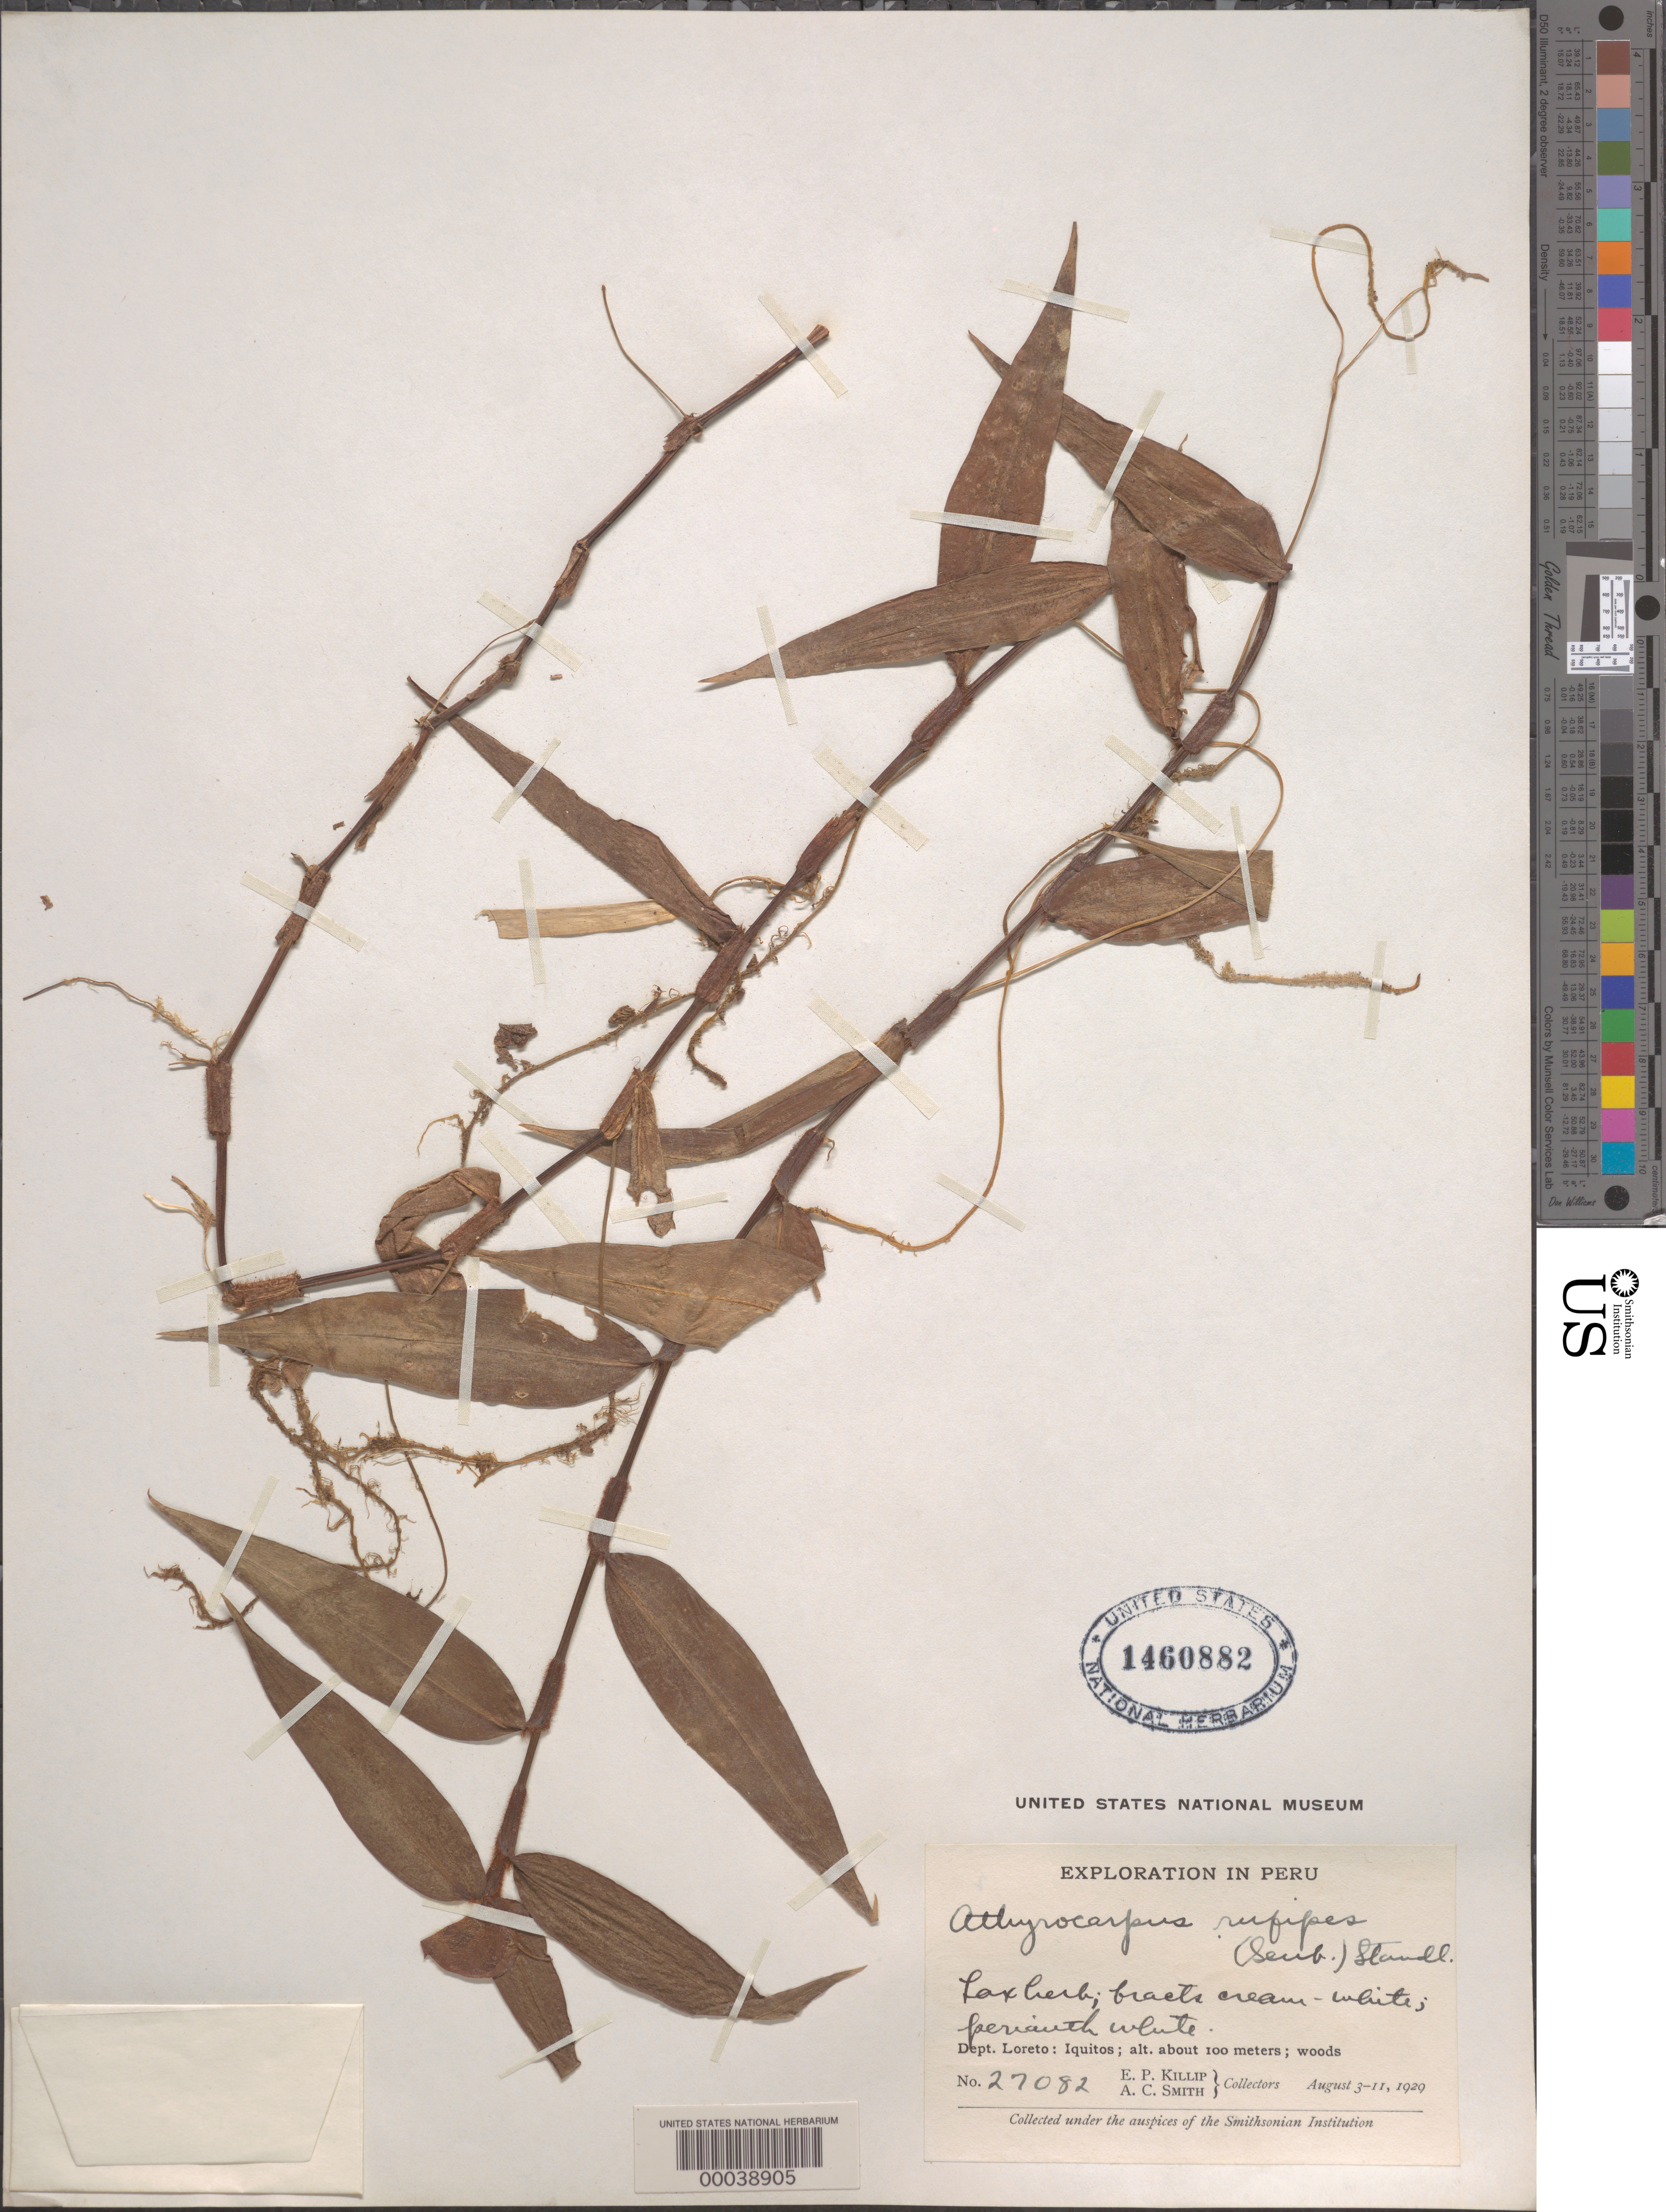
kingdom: Plantae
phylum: Tracheophyta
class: Liliopsida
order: Commelinales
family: Commelinaceae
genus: Commelina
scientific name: Commelina rufipes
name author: Seub.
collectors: E. P. Killip & A. C. Smith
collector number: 27082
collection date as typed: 03 Aug 1929 to 11 Aug 1929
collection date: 1929-08-03/1929-08-11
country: Peru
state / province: Loreto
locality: Iquitos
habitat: Woods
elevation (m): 100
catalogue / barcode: US 1460882